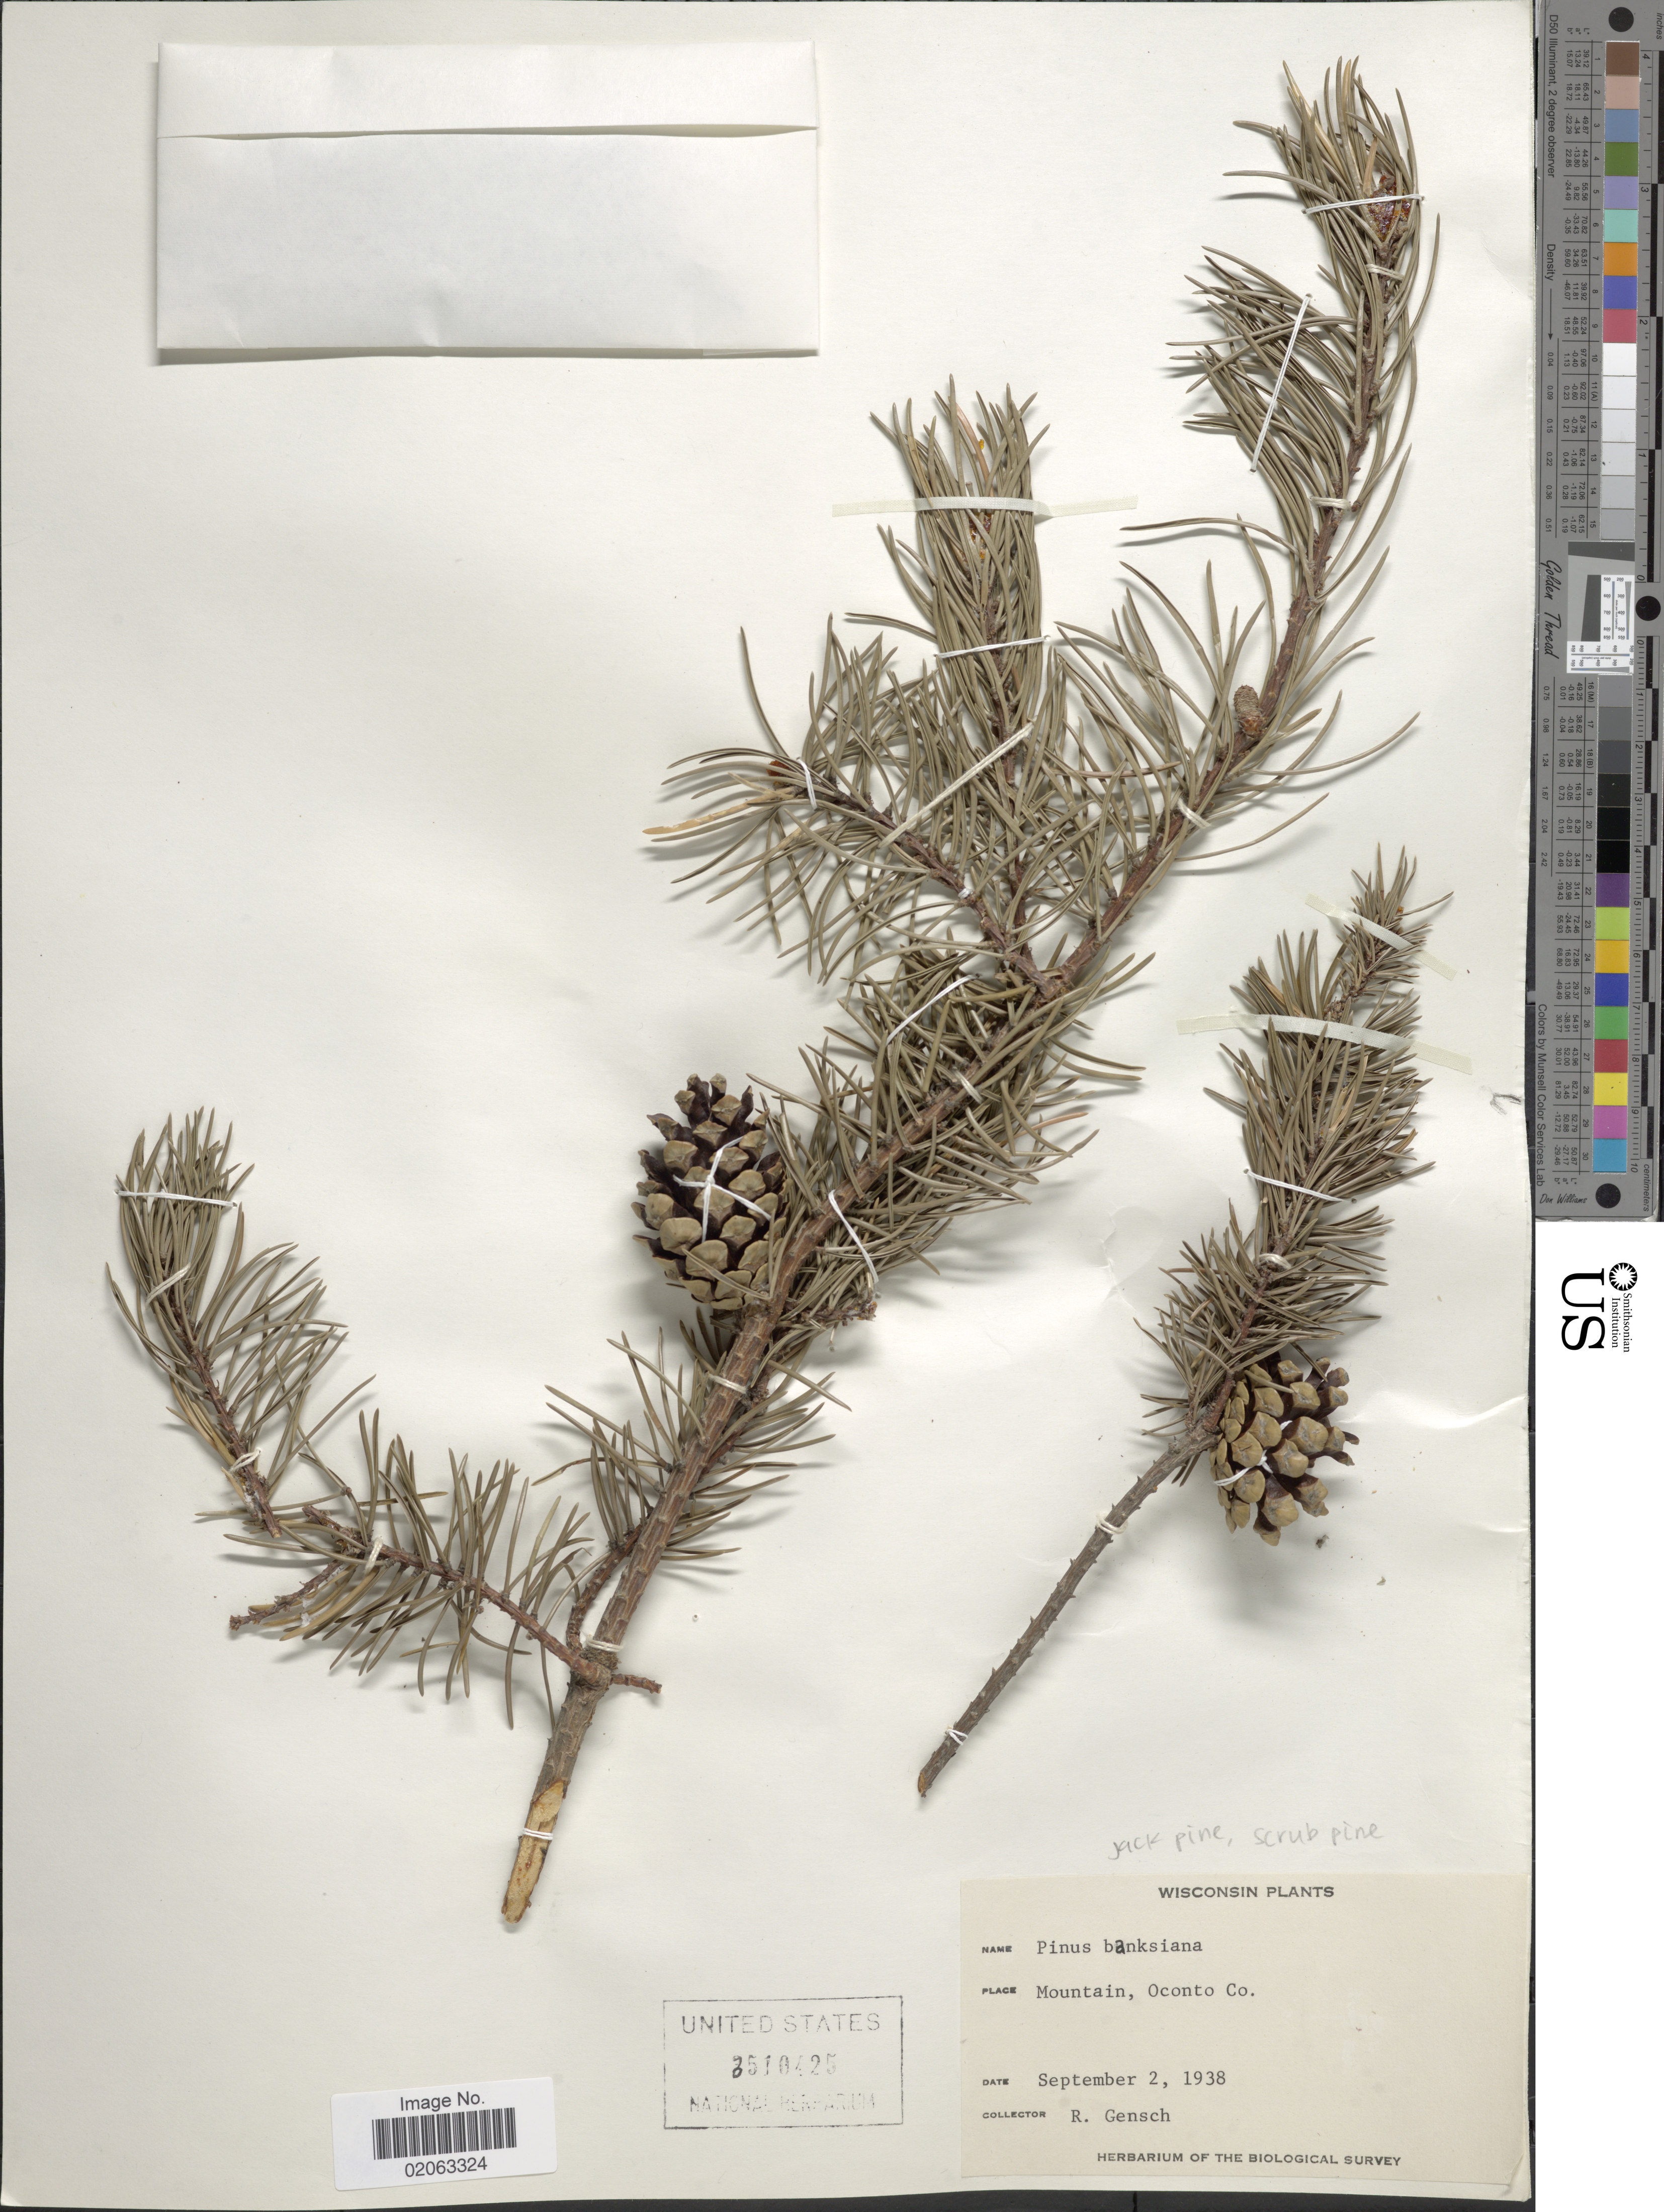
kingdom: Plantae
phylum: Tracheophyta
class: Pinopsida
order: Pinales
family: Pinaceae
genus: Pinus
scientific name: Pinus banksiana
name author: Lamb.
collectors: R. Gensch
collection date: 1938-09-02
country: United States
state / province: Wisconsin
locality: Mountain, Oconto Co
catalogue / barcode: US 3510425